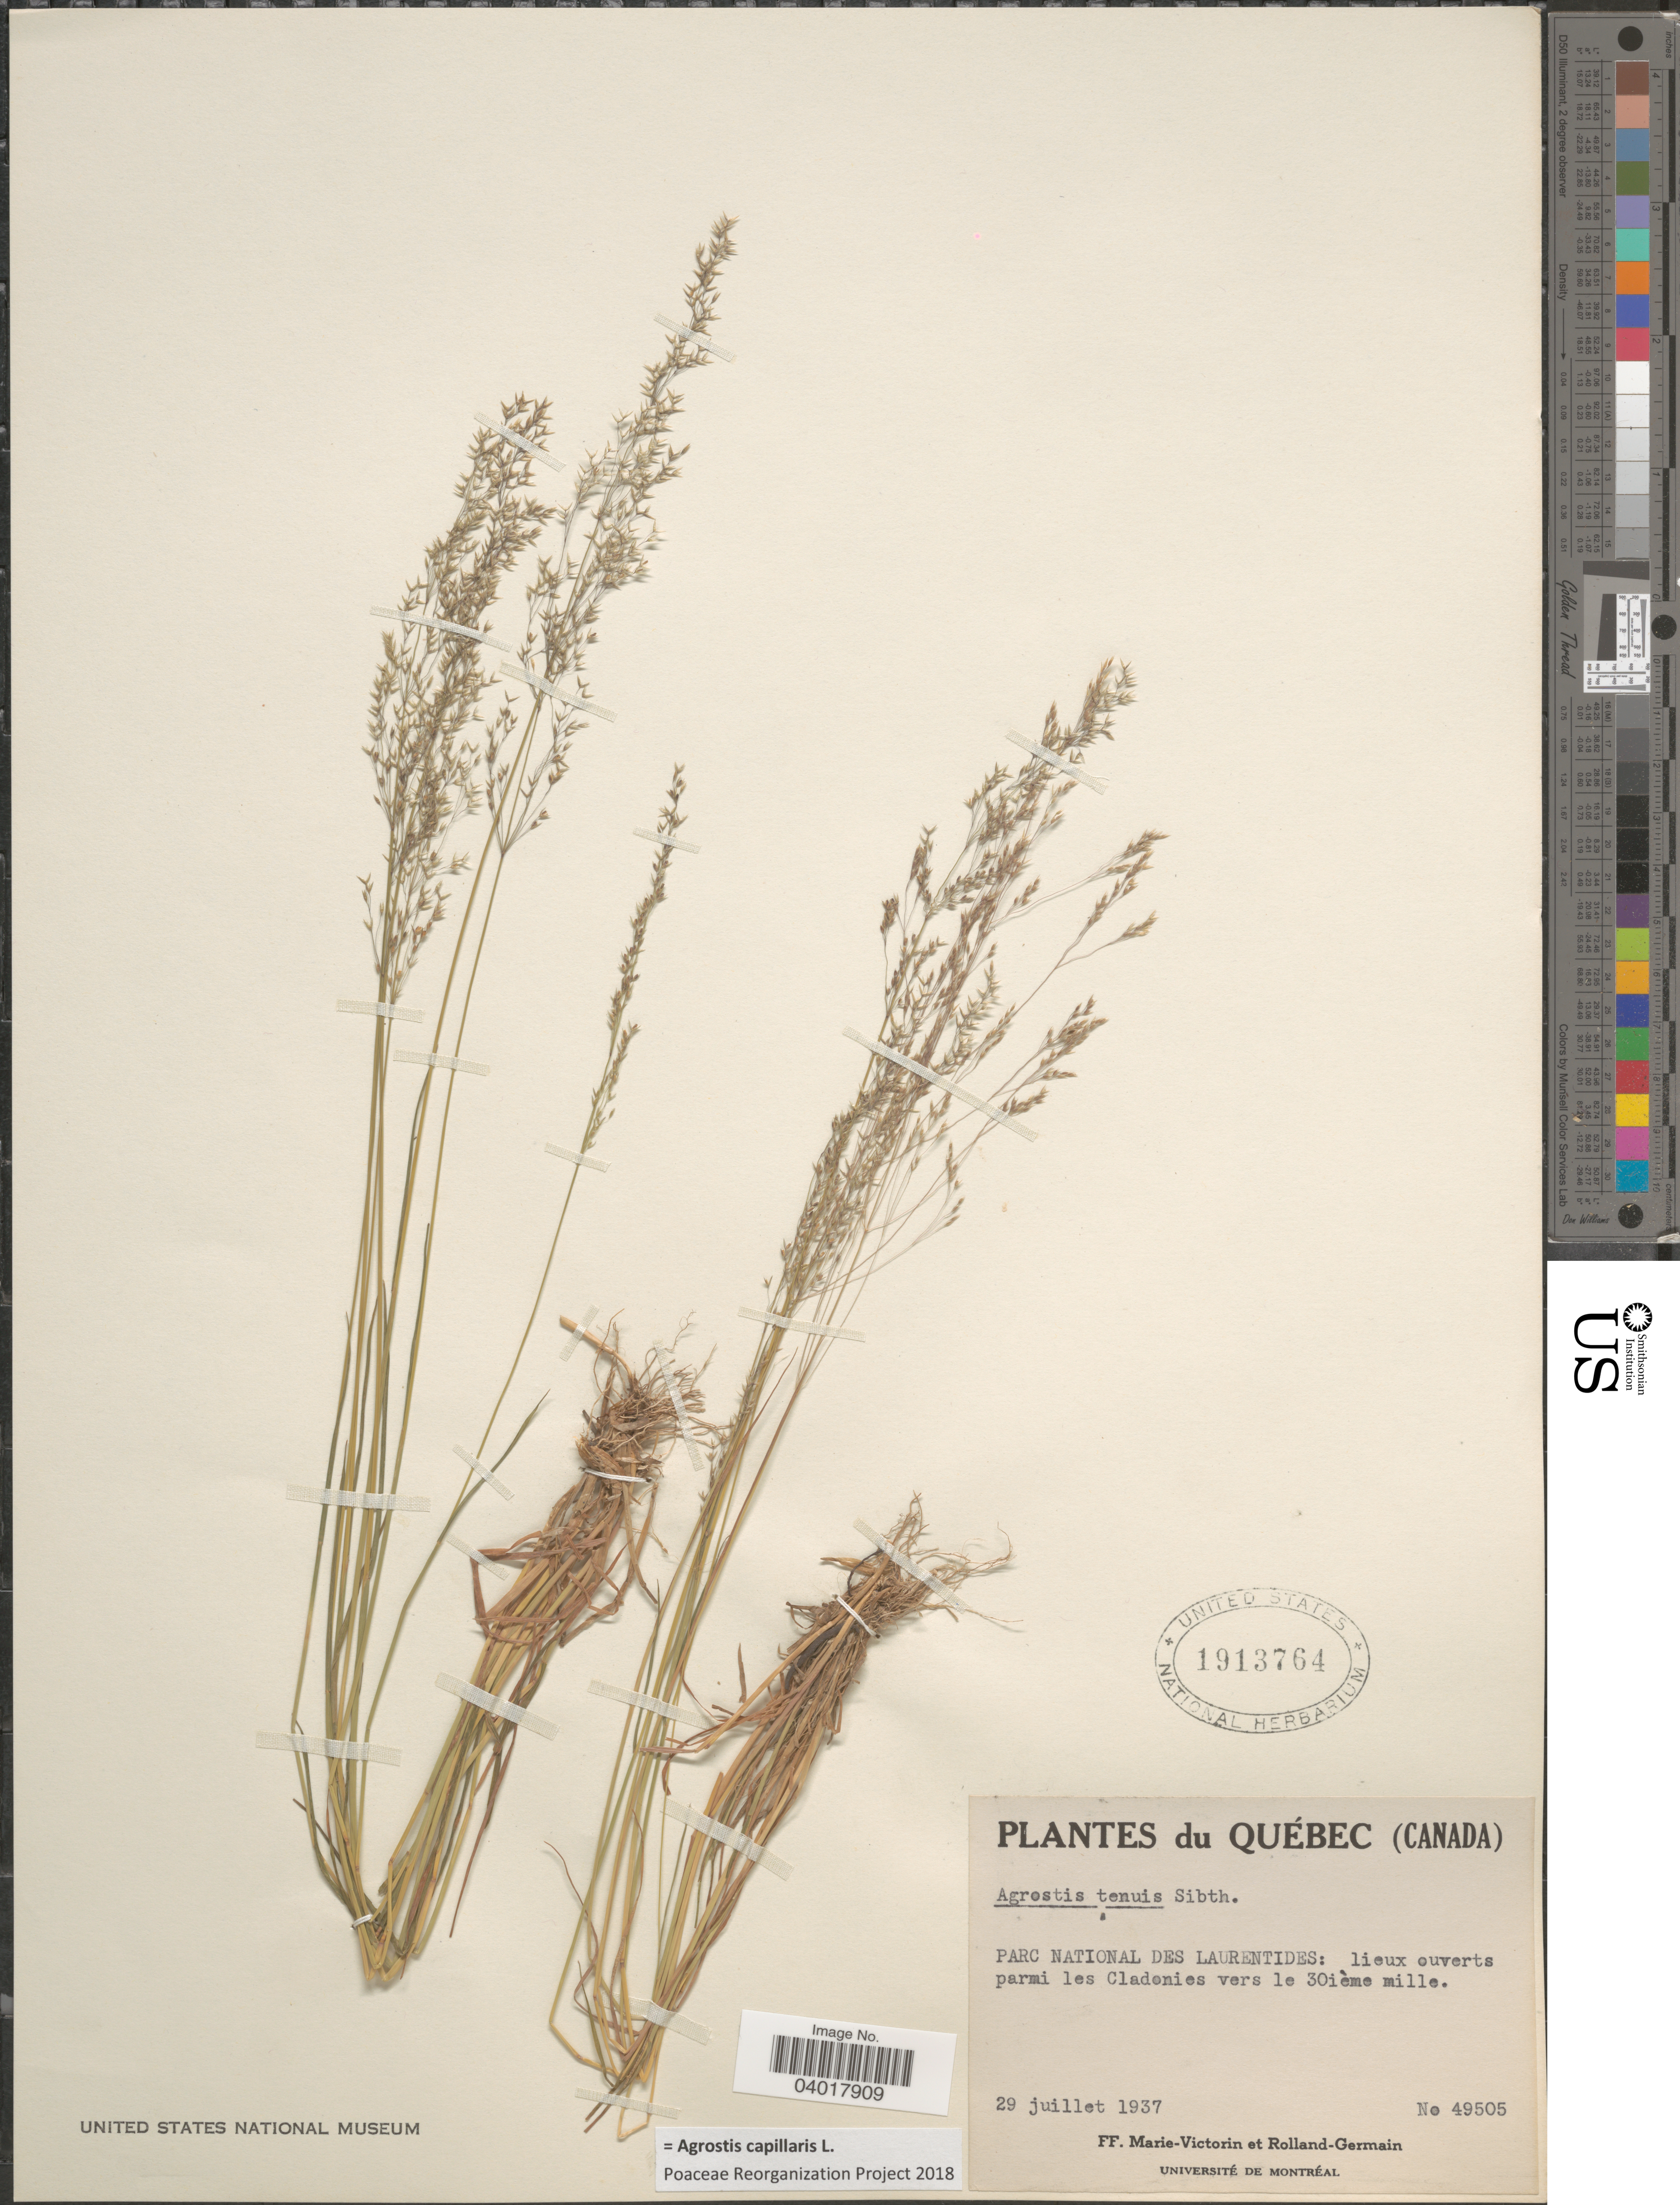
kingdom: Plantae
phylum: Tracheophyta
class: Liliopsida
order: Poales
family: Poaceae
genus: Agrostis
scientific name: Agrostis capillaris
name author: L.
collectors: F. Marie-Victorin & Rolland-Germain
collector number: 49505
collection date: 1937-07-29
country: Canada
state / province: Quebec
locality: Parc National des Laurentides: lieux ouverts parmi les Cladonies vers le 30ième mille.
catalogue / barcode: US 1913764